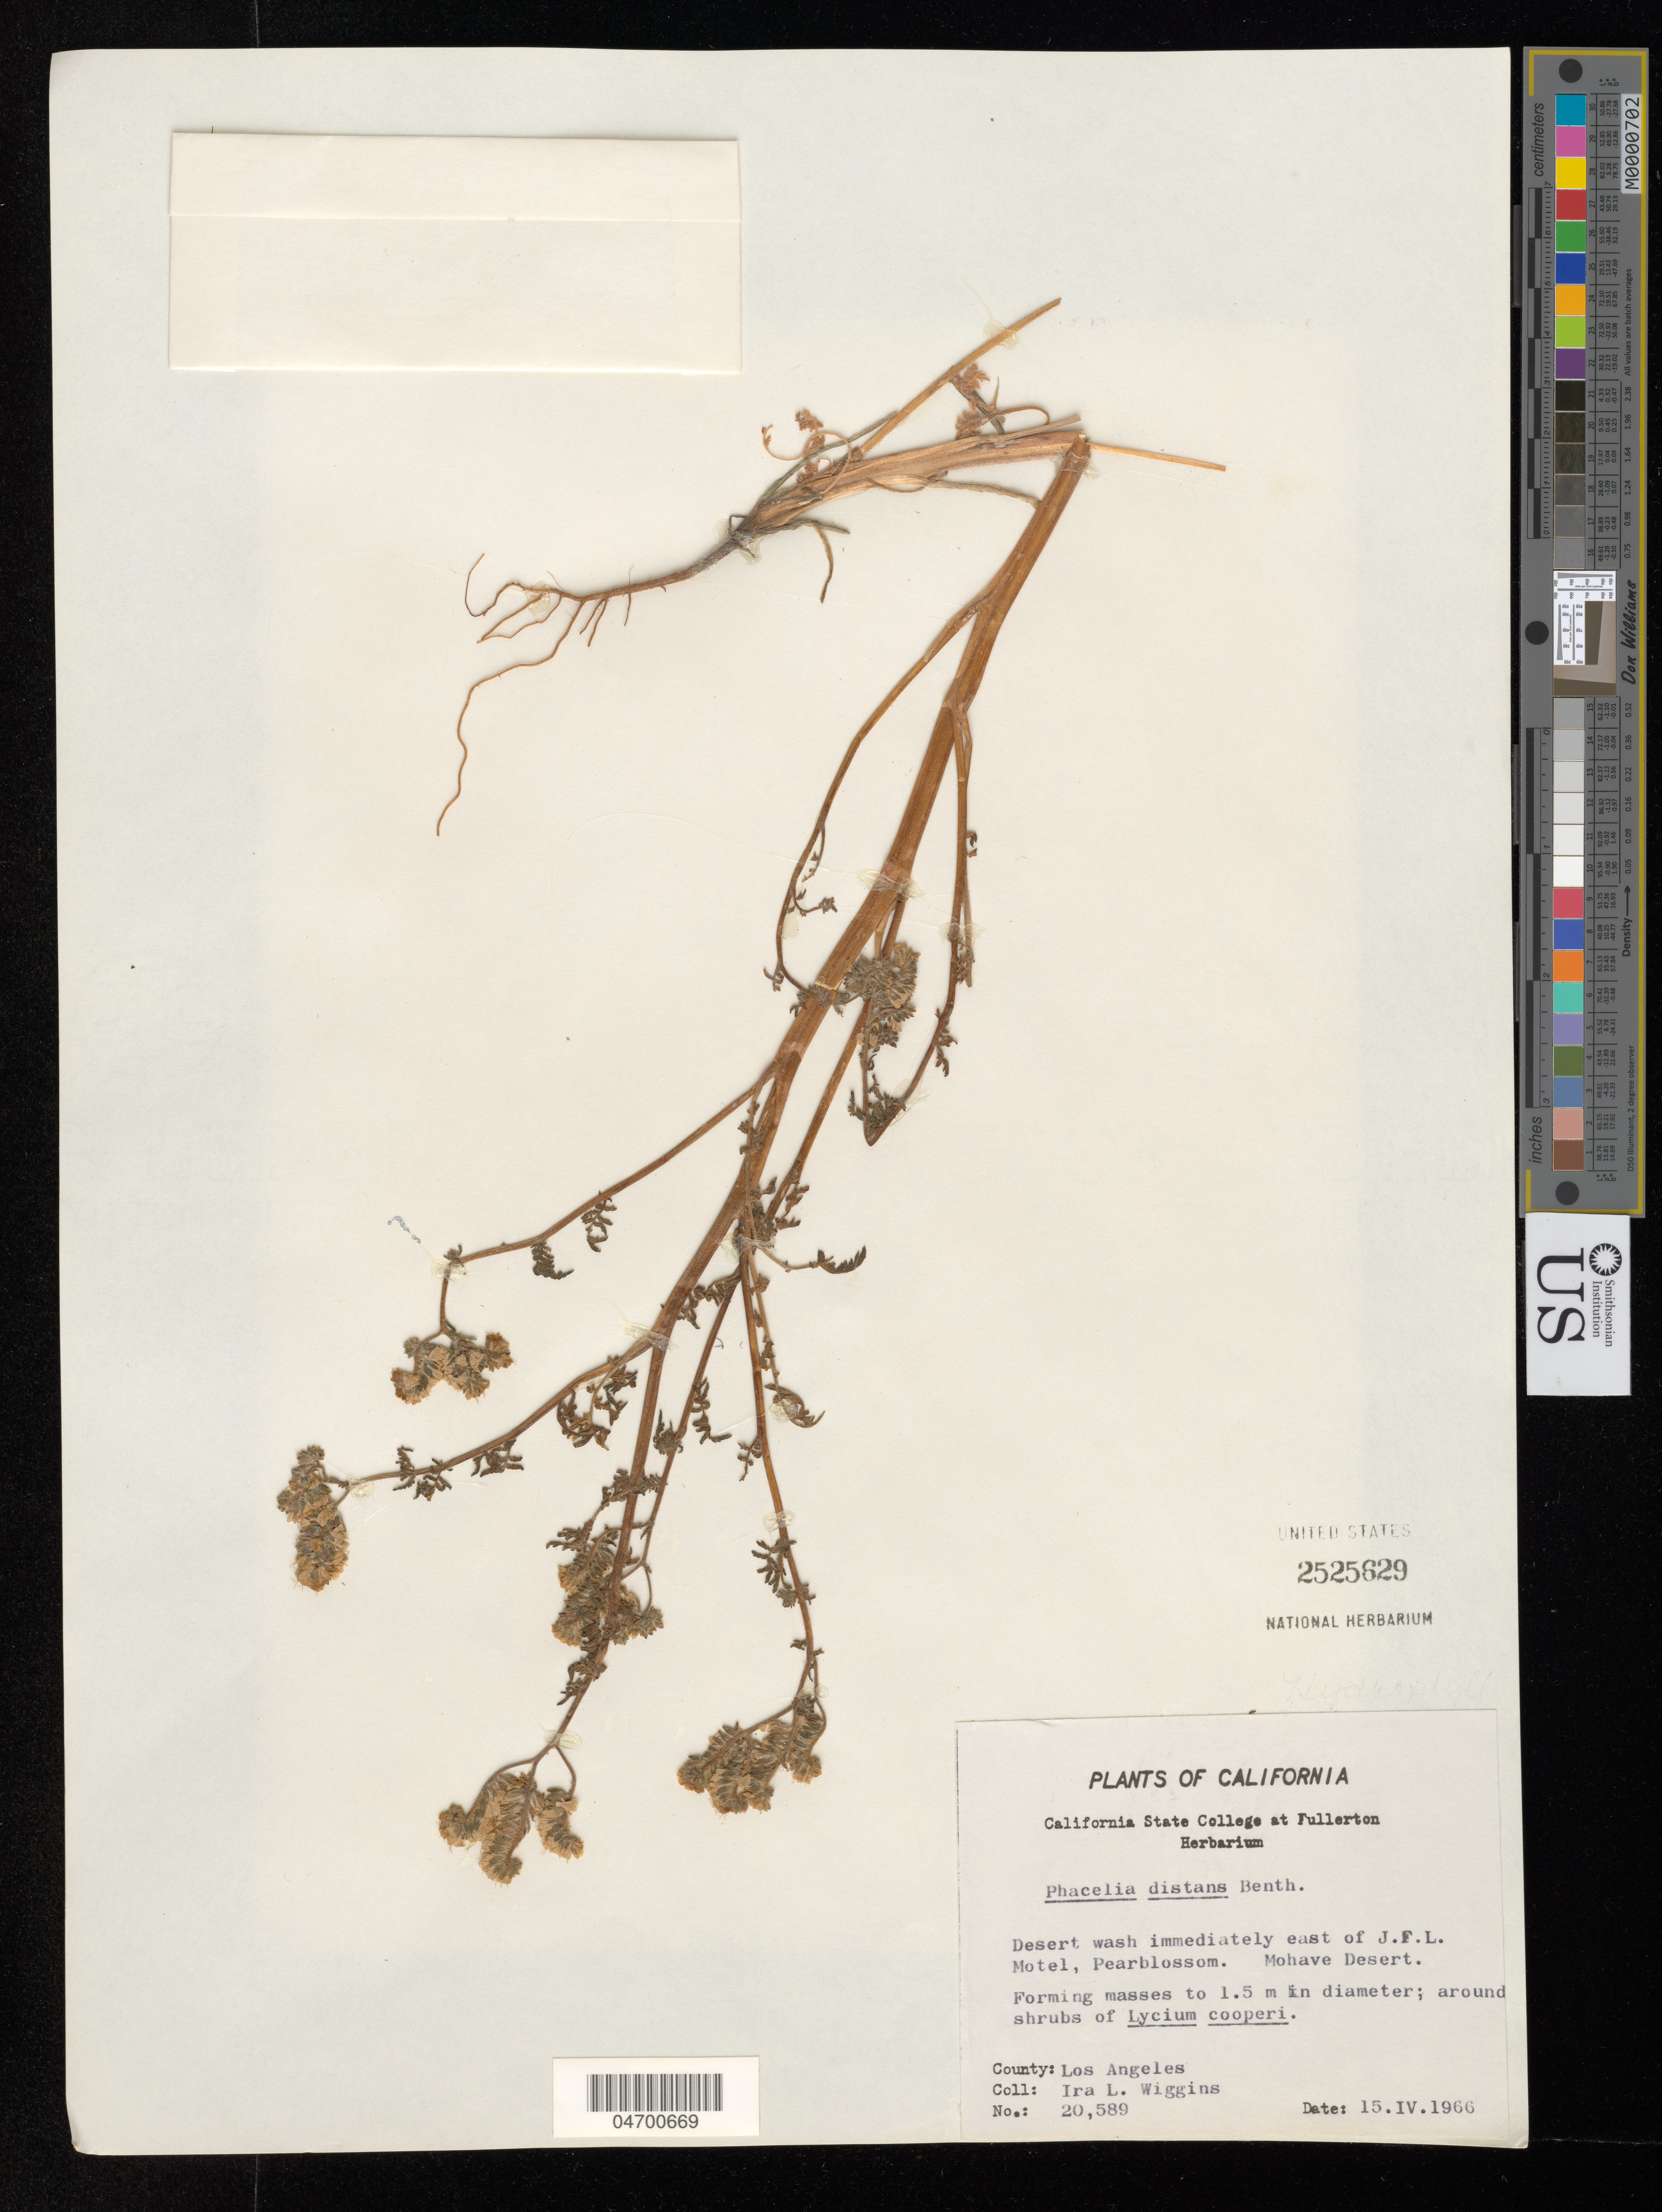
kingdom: Plantae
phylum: Tracheophyta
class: Magnoliopsida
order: Boraginales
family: Hydrophyllaceae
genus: Phacelia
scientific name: Phacelia distans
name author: Benth.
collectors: I. L. Wiggins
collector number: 20589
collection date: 1966-04-15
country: United States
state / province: California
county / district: Kern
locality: Desert wash immediately east of J.F.L. Motel, Pearblossom. Mohave Desert.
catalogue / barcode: US 2525629